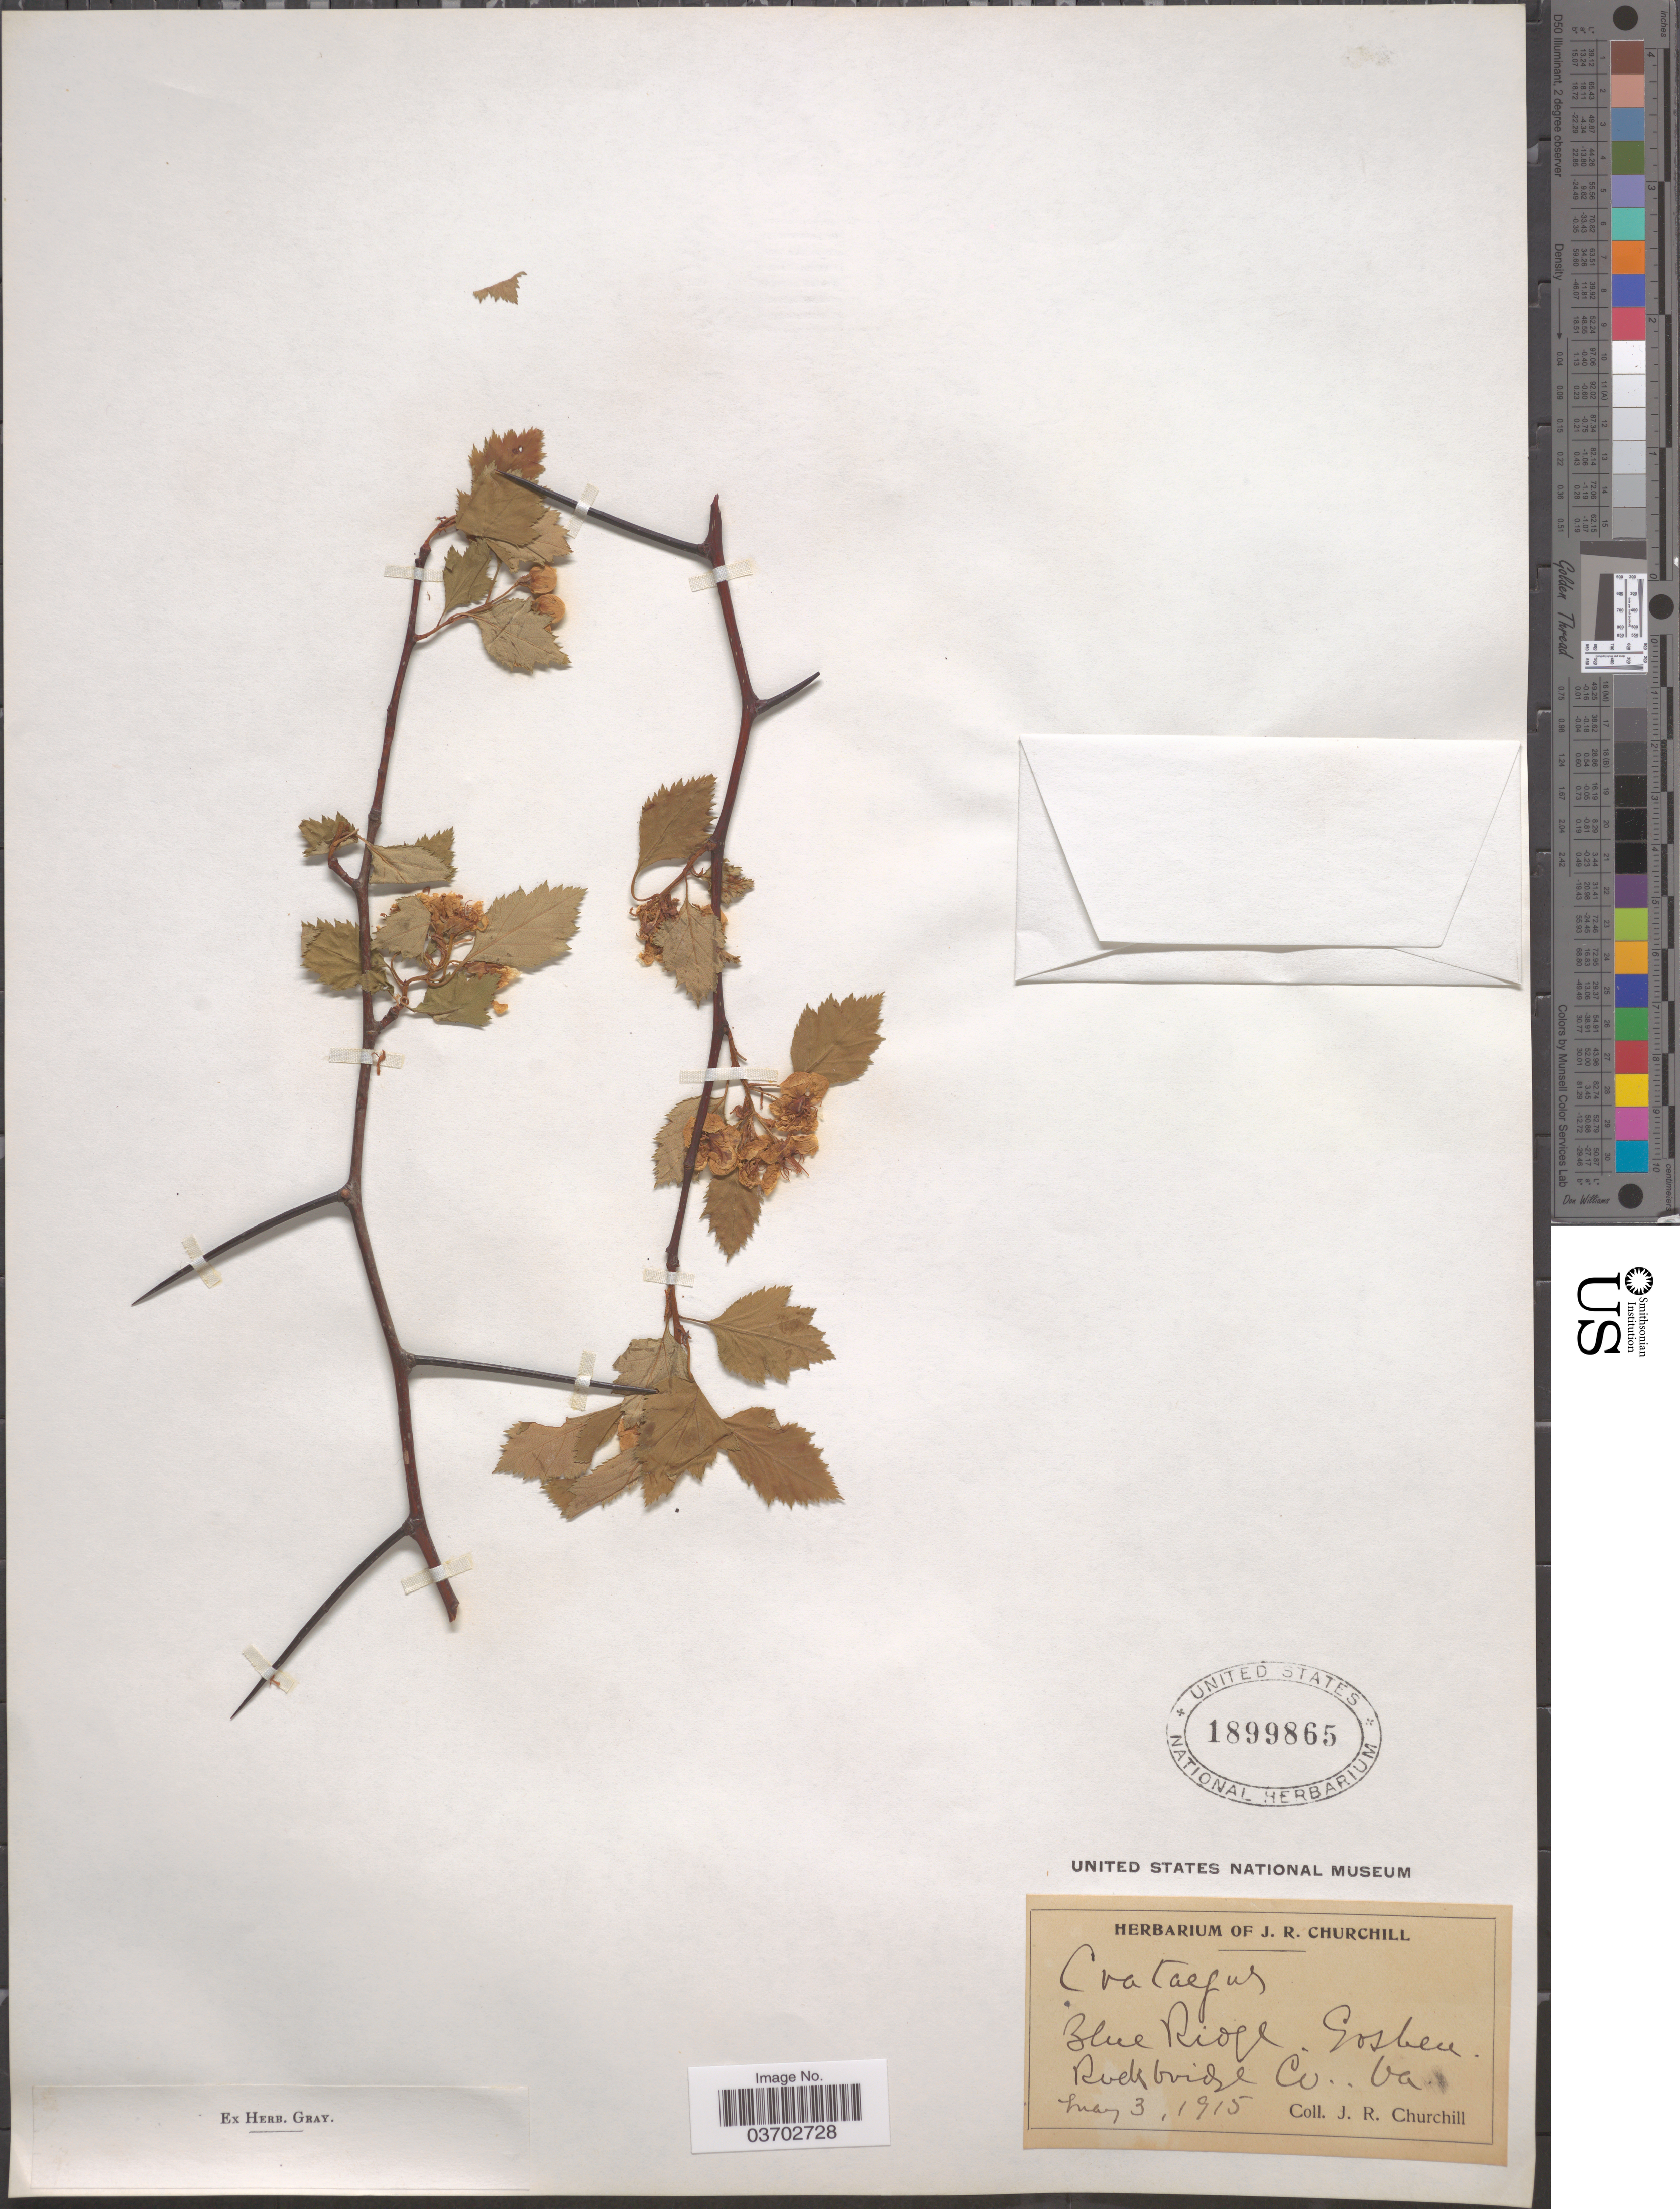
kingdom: Plantae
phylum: Tracheophyta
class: Magnoliopsida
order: Rosales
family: Rosaceae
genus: Crataegus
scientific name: Crataegus sp.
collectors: J. Churchill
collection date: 1915-05-03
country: United States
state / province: Virginia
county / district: Rockbridge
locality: Blue Ridge. Goshen.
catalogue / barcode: US 1899865